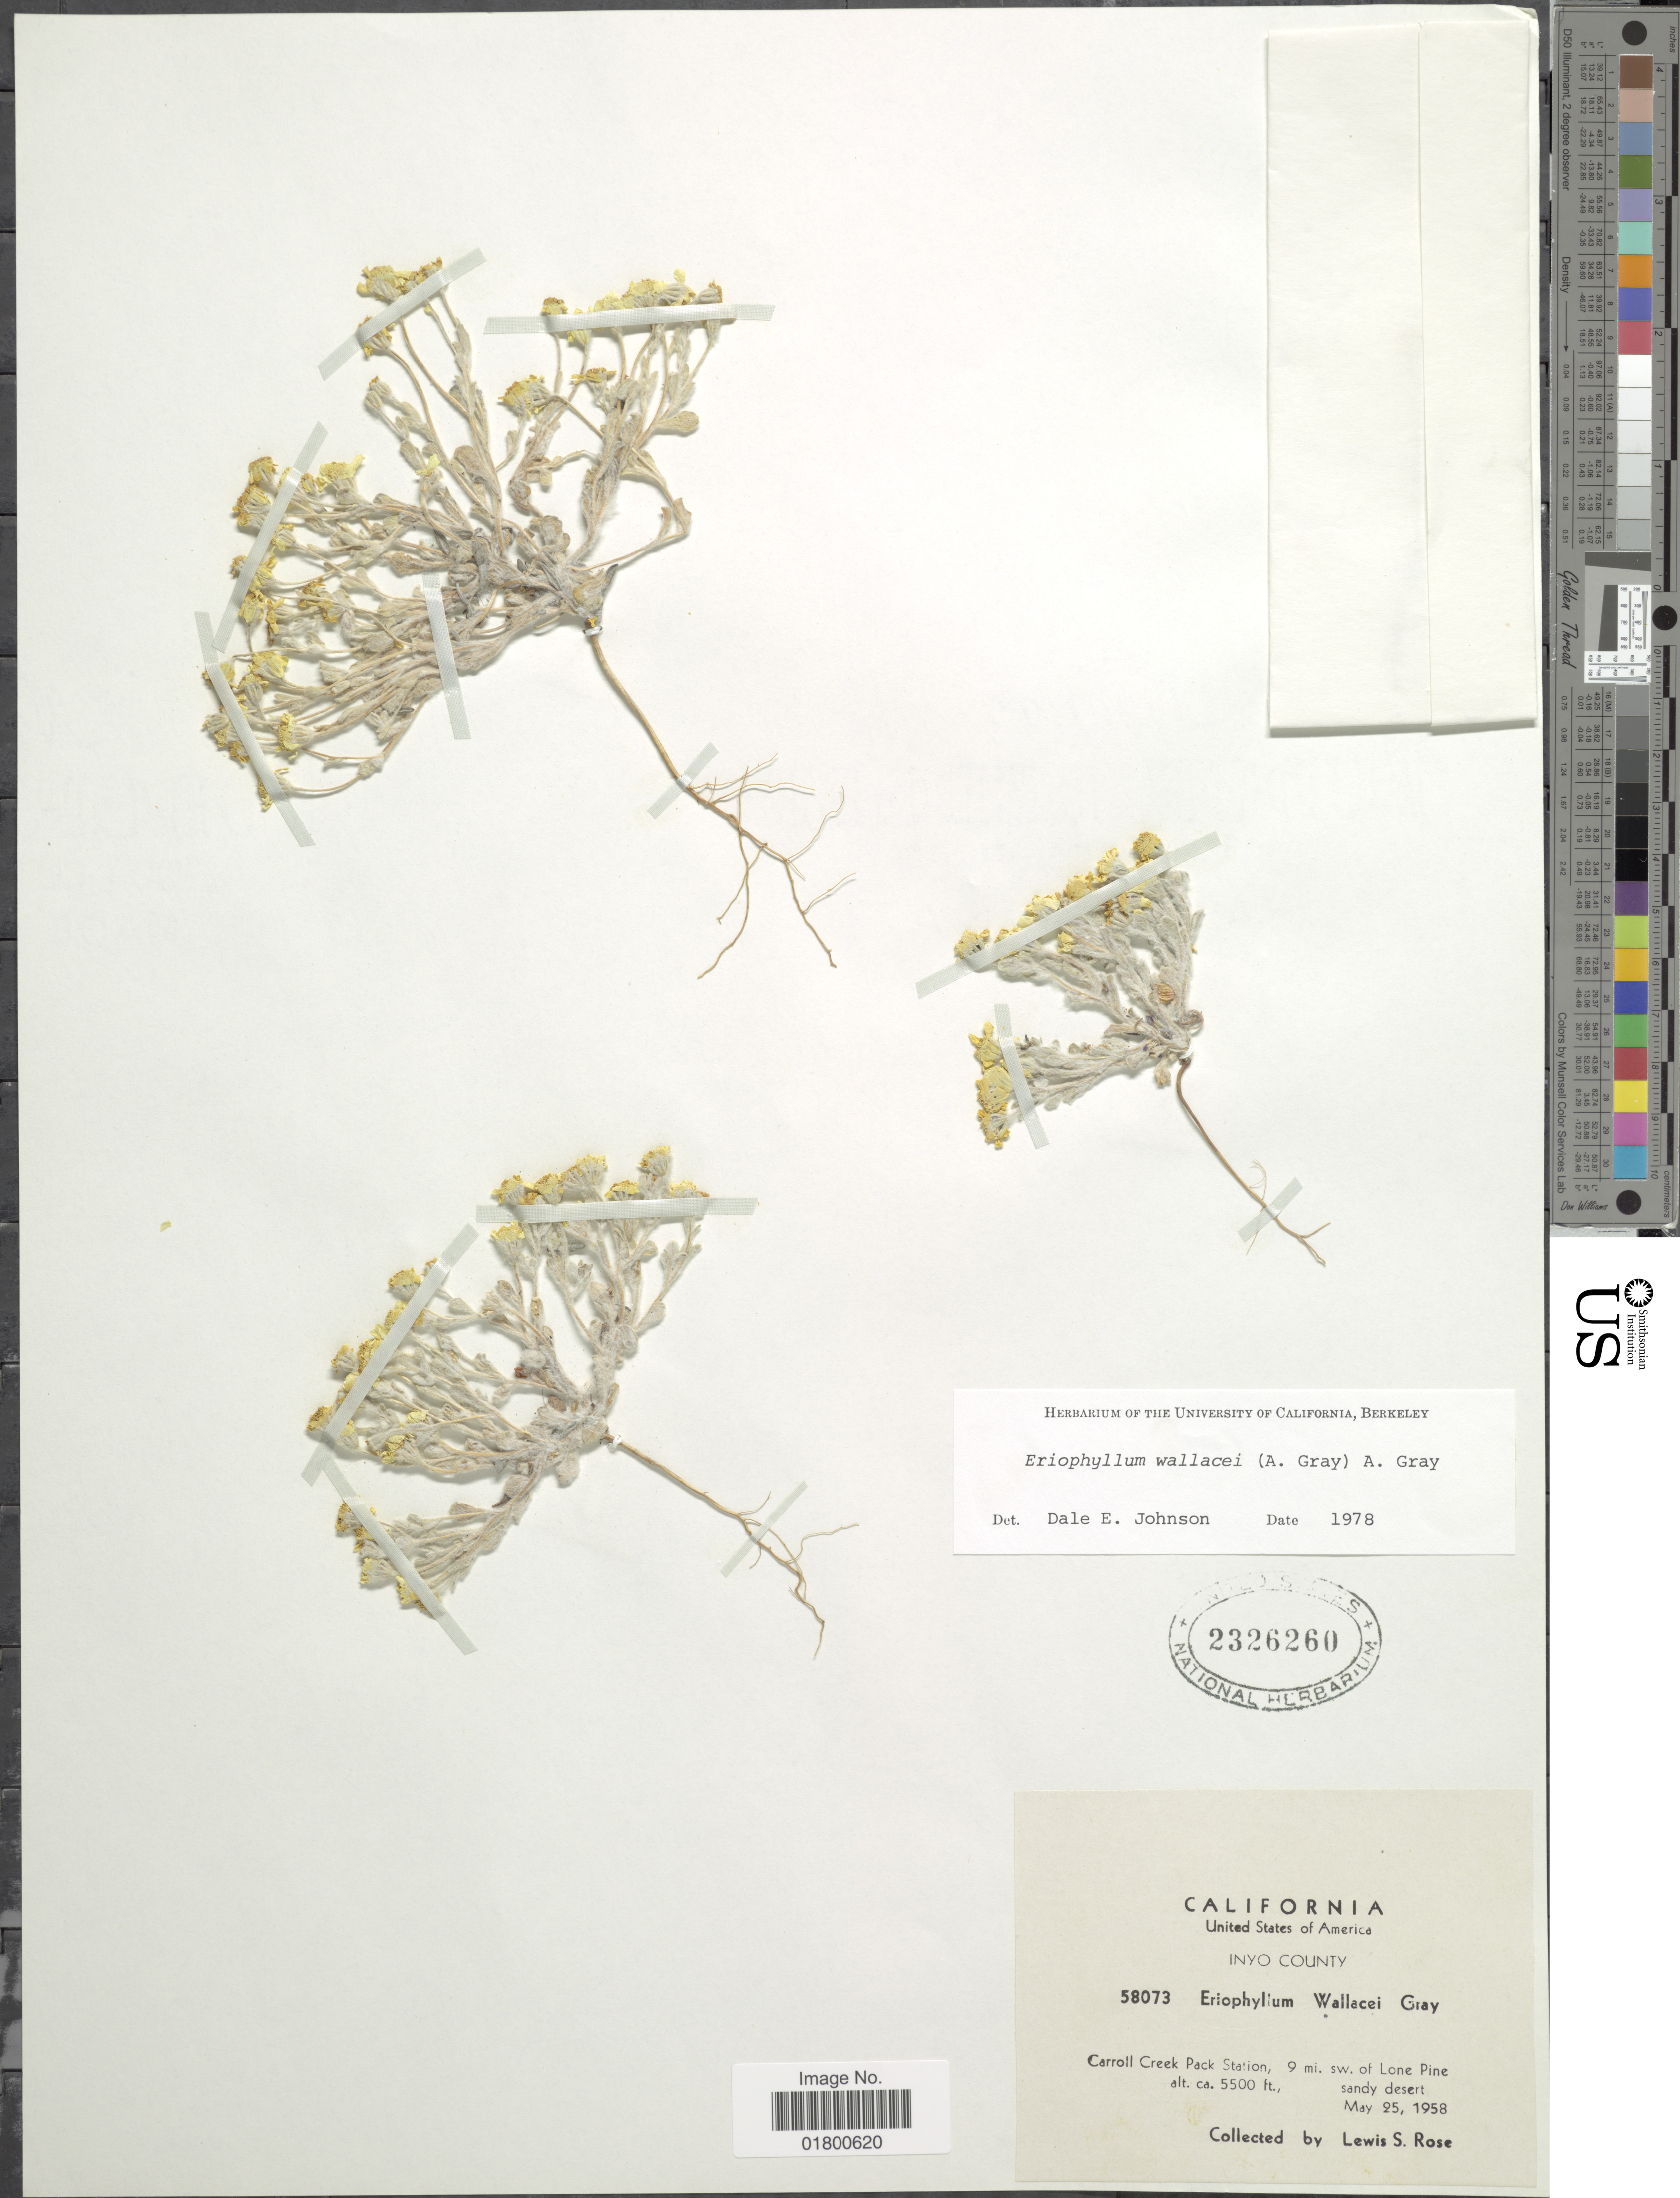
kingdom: Plantae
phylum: Tracheophyta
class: Magnoliopsida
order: Asterales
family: Asteraceae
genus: Eriophyllum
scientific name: Eriophyllum wallacei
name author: (A. Gray) A. Gray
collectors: L. S. Rose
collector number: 58073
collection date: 1958-05-25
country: United States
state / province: California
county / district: Inyo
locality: Inyo County, Carroll Creek Pack Station, 9 mi. sw. of Lone Pine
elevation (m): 1676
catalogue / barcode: US 2326260